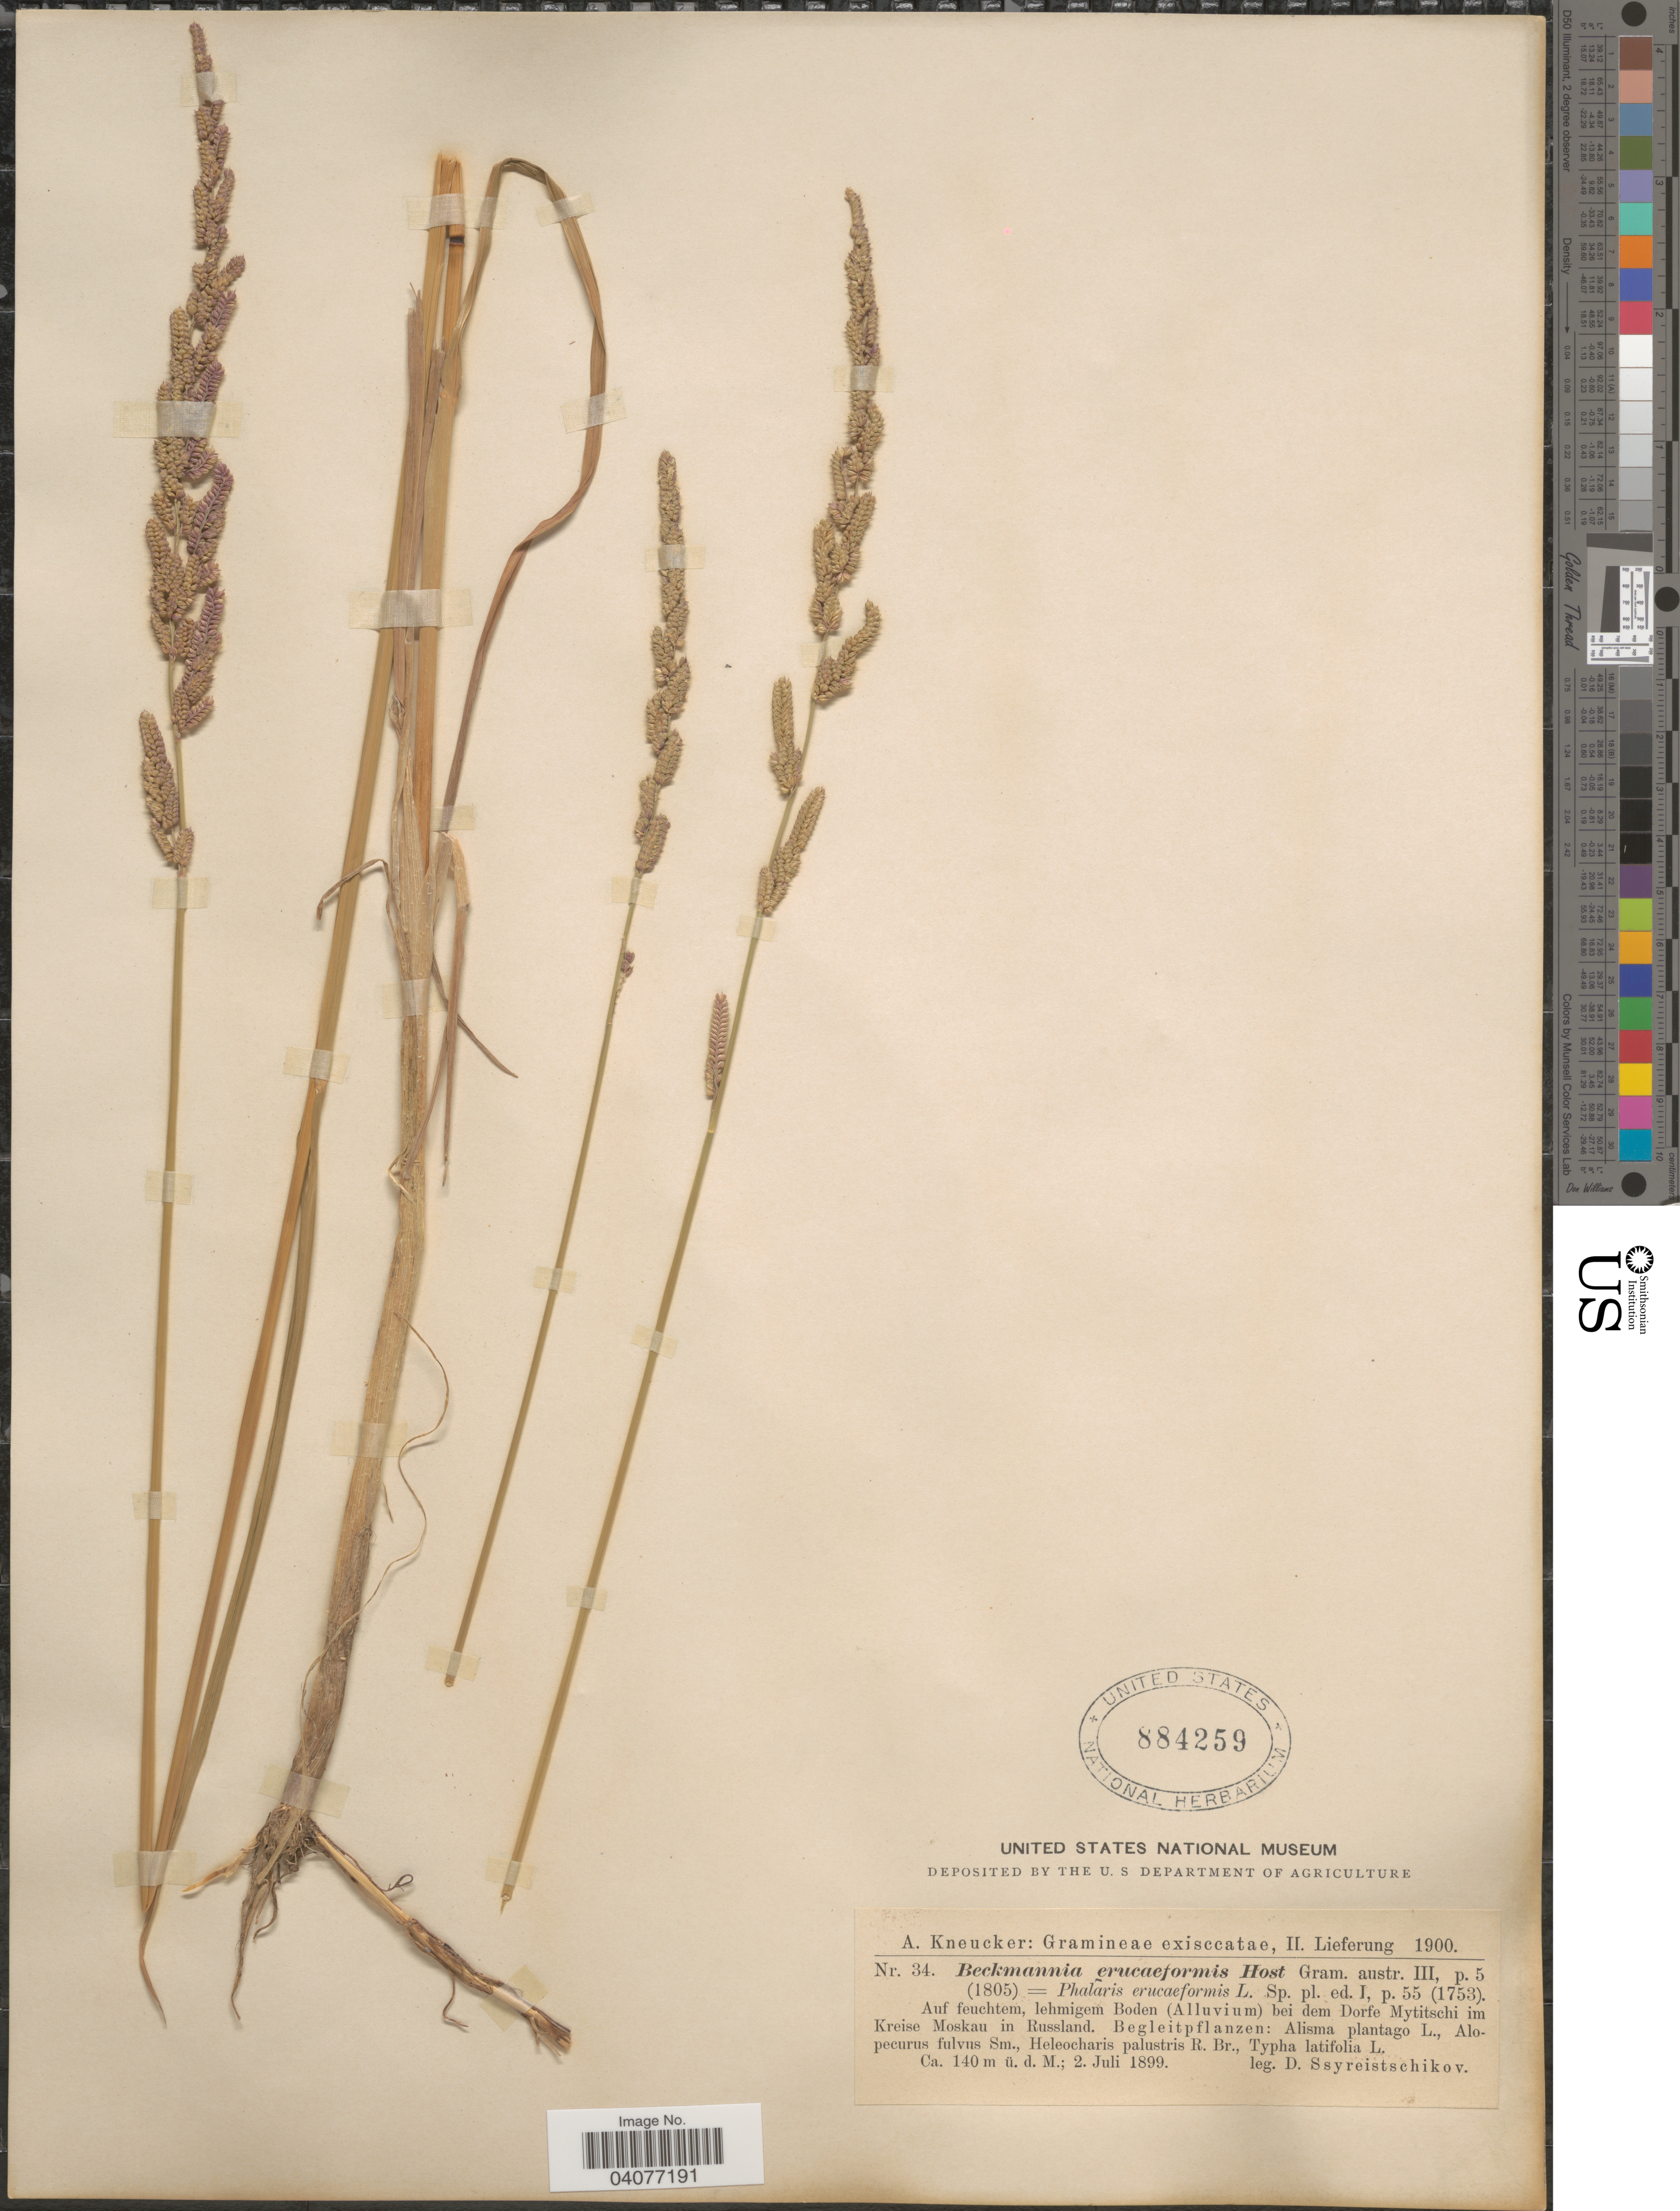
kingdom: Plantae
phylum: Tracheophyta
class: Liliopsida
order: Poales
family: Poaceae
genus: Beckmannia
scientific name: Beckmannia eruciformis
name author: (L.) Host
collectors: D. Ssyreistschikov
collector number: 34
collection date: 1899-07-02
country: Russian Federation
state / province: Moscow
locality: Auf feuchten, lehmigen Boden (Alluvium) bei dem Dorfe Mytitschi im Kreise Moskau in Russland.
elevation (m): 140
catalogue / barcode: US 884259